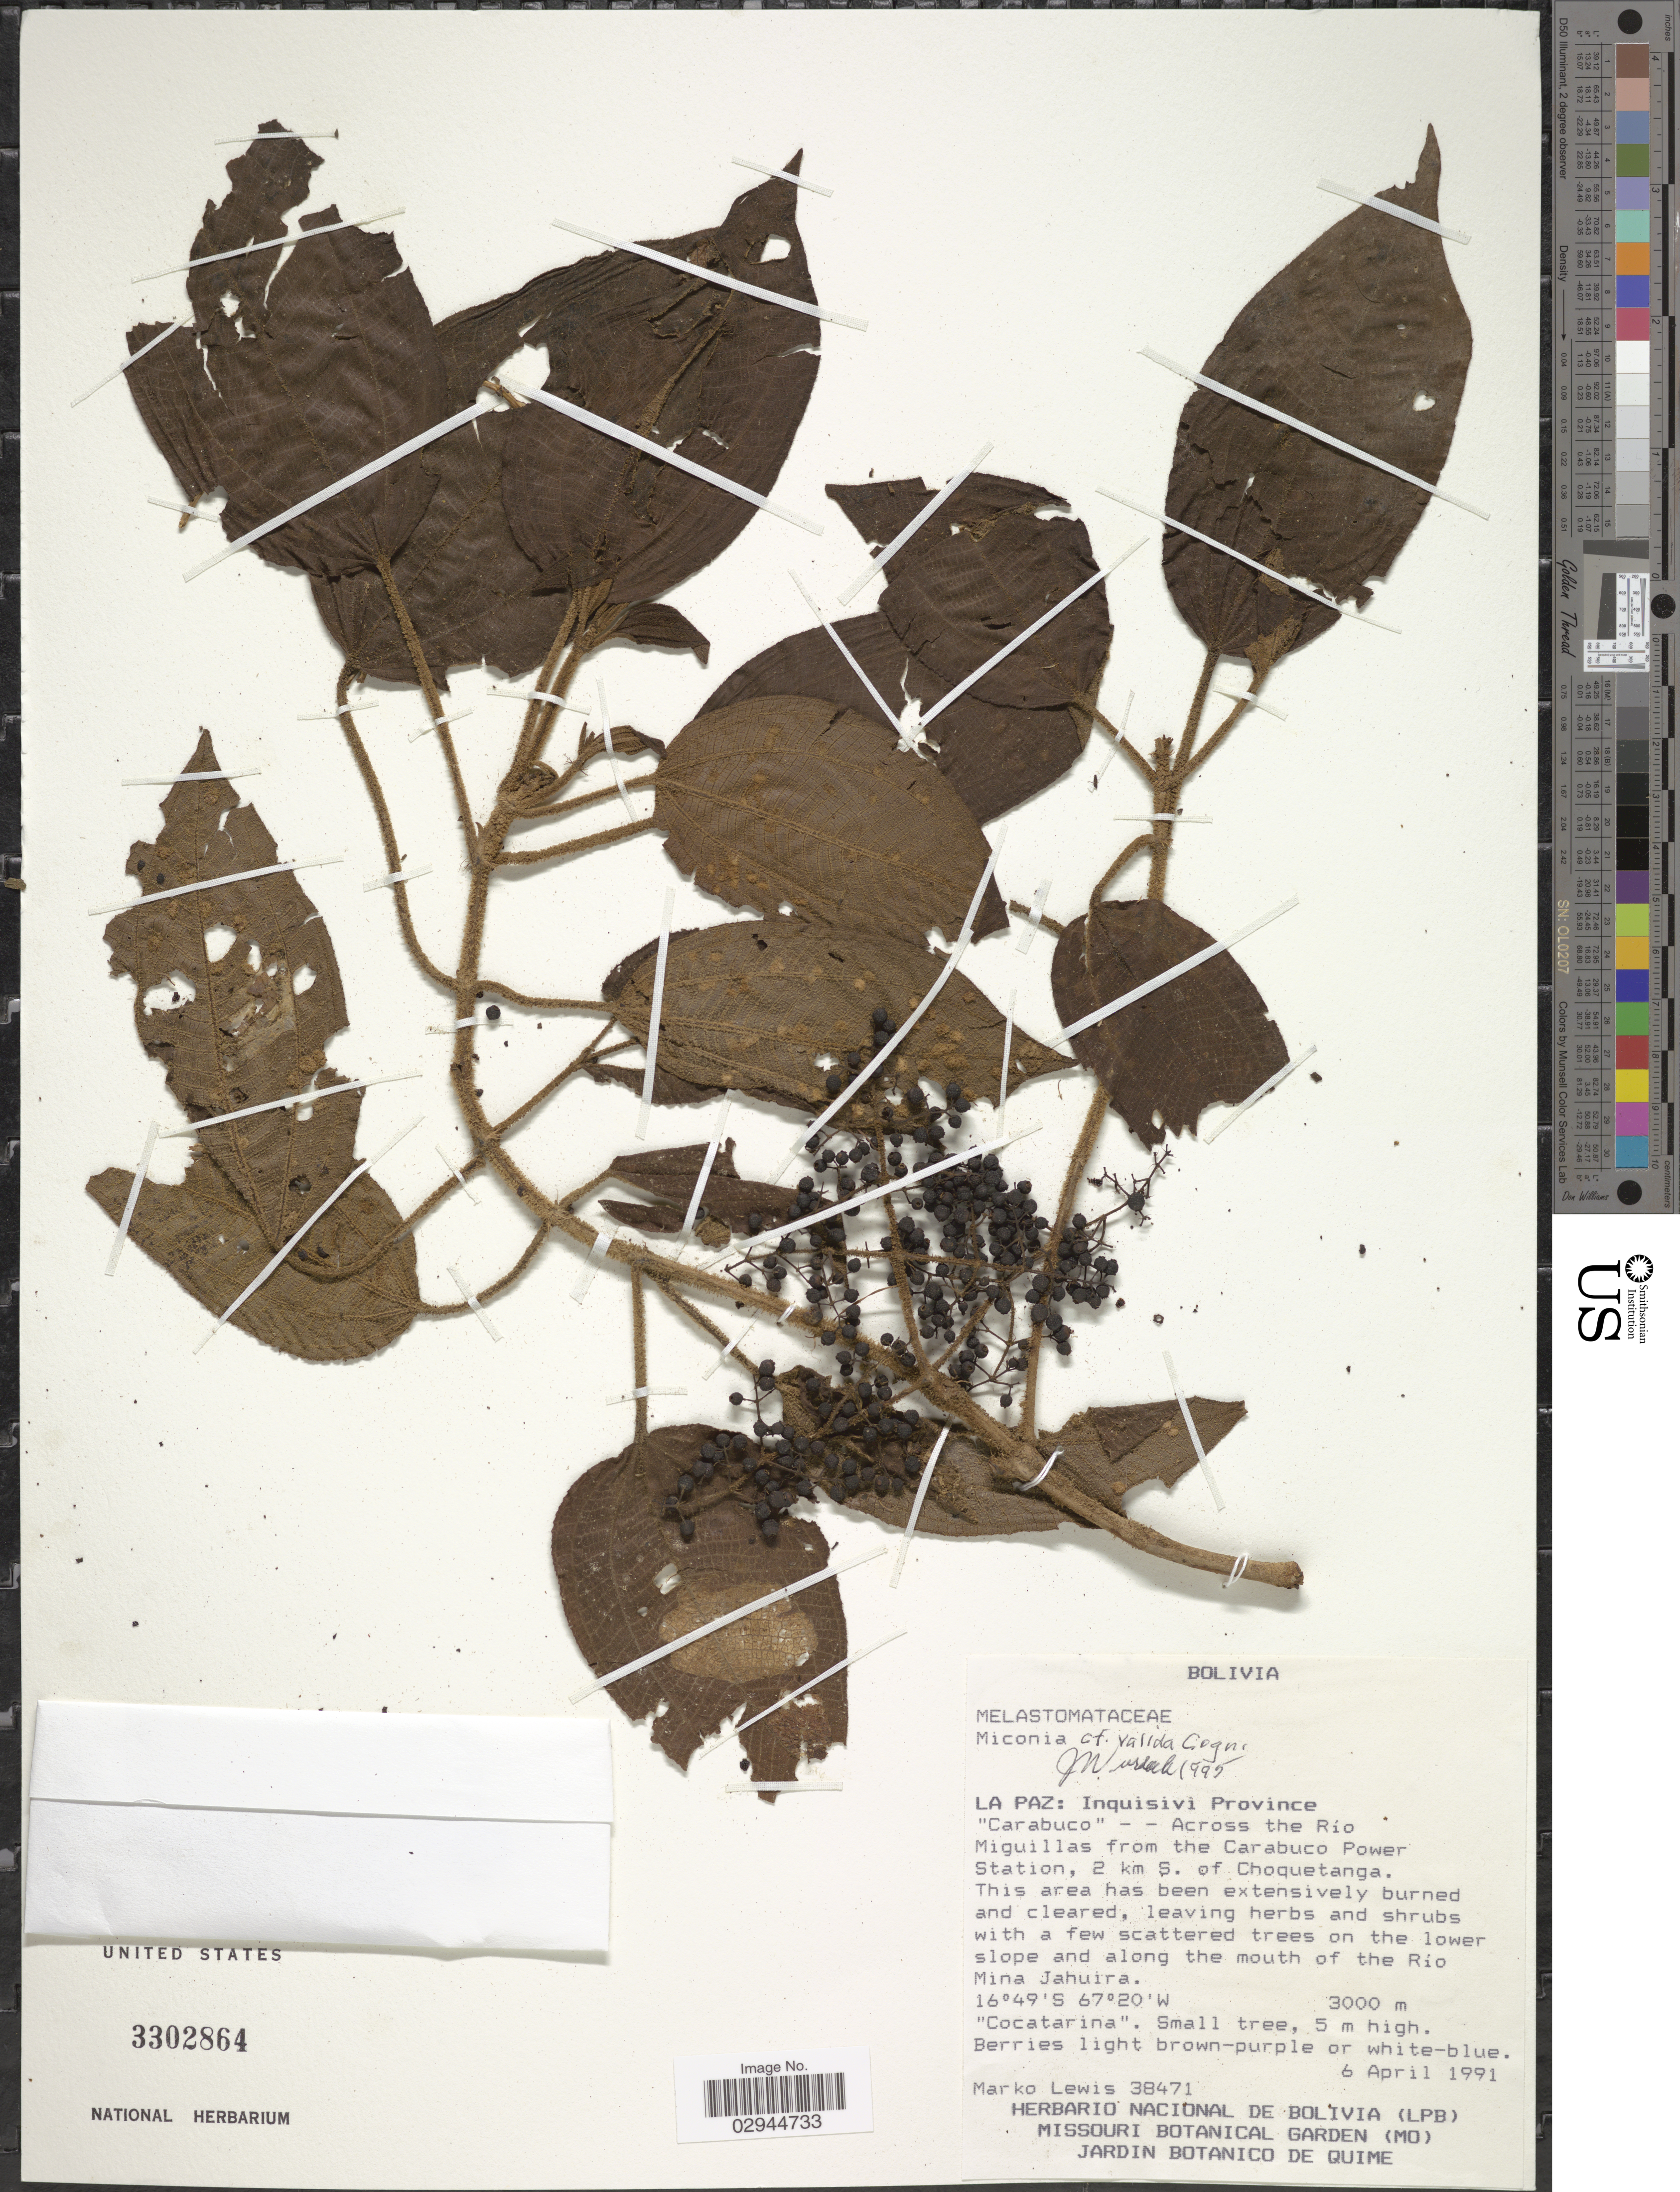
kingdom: Plantae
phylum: Tracheophyta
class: Magnoliopsida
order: Myrtales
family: Melastomataceae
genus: Miconia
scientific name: Miconia valida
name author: Cogn.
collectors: M. A. Lewis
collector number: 38471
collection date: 1991-04-06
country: Bolivia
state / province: La Paz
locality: Inquisivi Province "Carabuco" - - Across the Río Miguillas from the Carabuco Power Station, 2 km S. of Choquetanga. On the lower slope and along the mouth of the Río Mina Jahuira.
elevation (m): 3000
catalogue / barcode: US 3302864